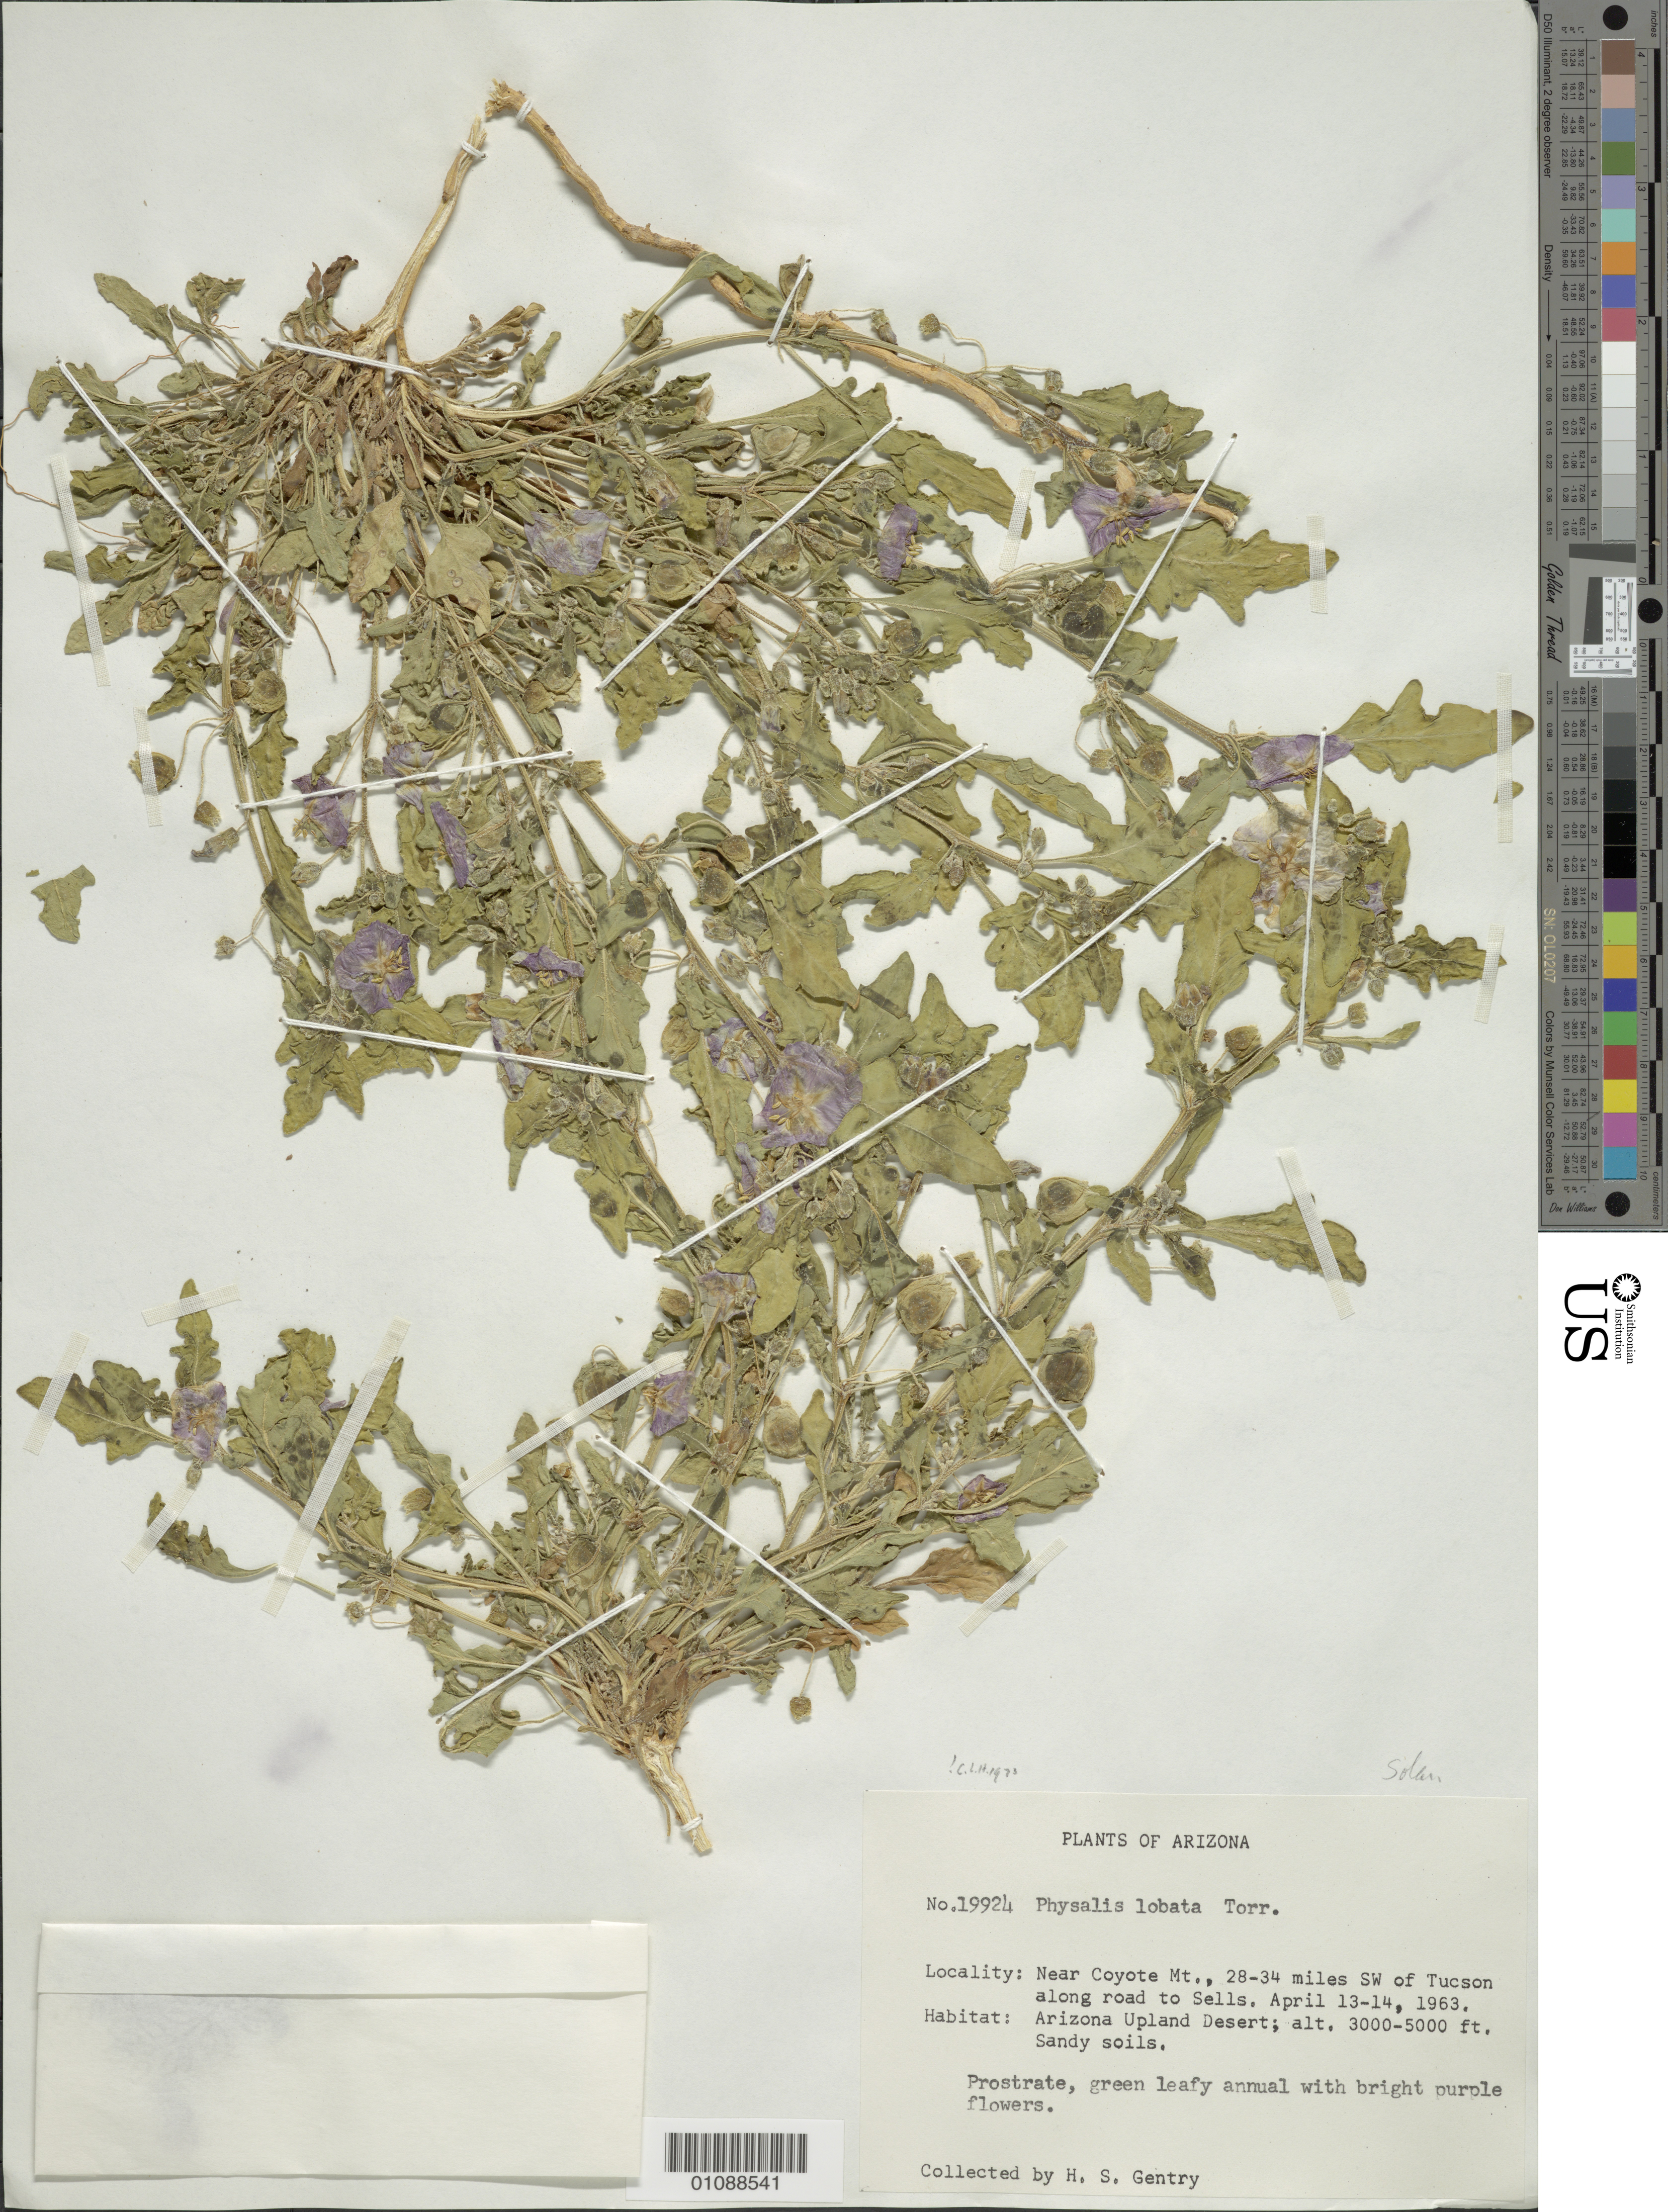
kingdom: Plantae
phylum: Tracheophyta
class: Magnoliopsida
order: Solanales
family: Solanaceae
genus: Physalis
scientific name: Physalis lobata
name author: Torr.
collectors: H. S. Gentry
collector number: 19924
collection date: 1963-04-13/1963-04-14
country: United States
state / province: Arizona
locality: Near Coyote Mt., 28-34 miles SW of Tucson along road to Sells. Arizona Upland Desert.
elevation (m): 914